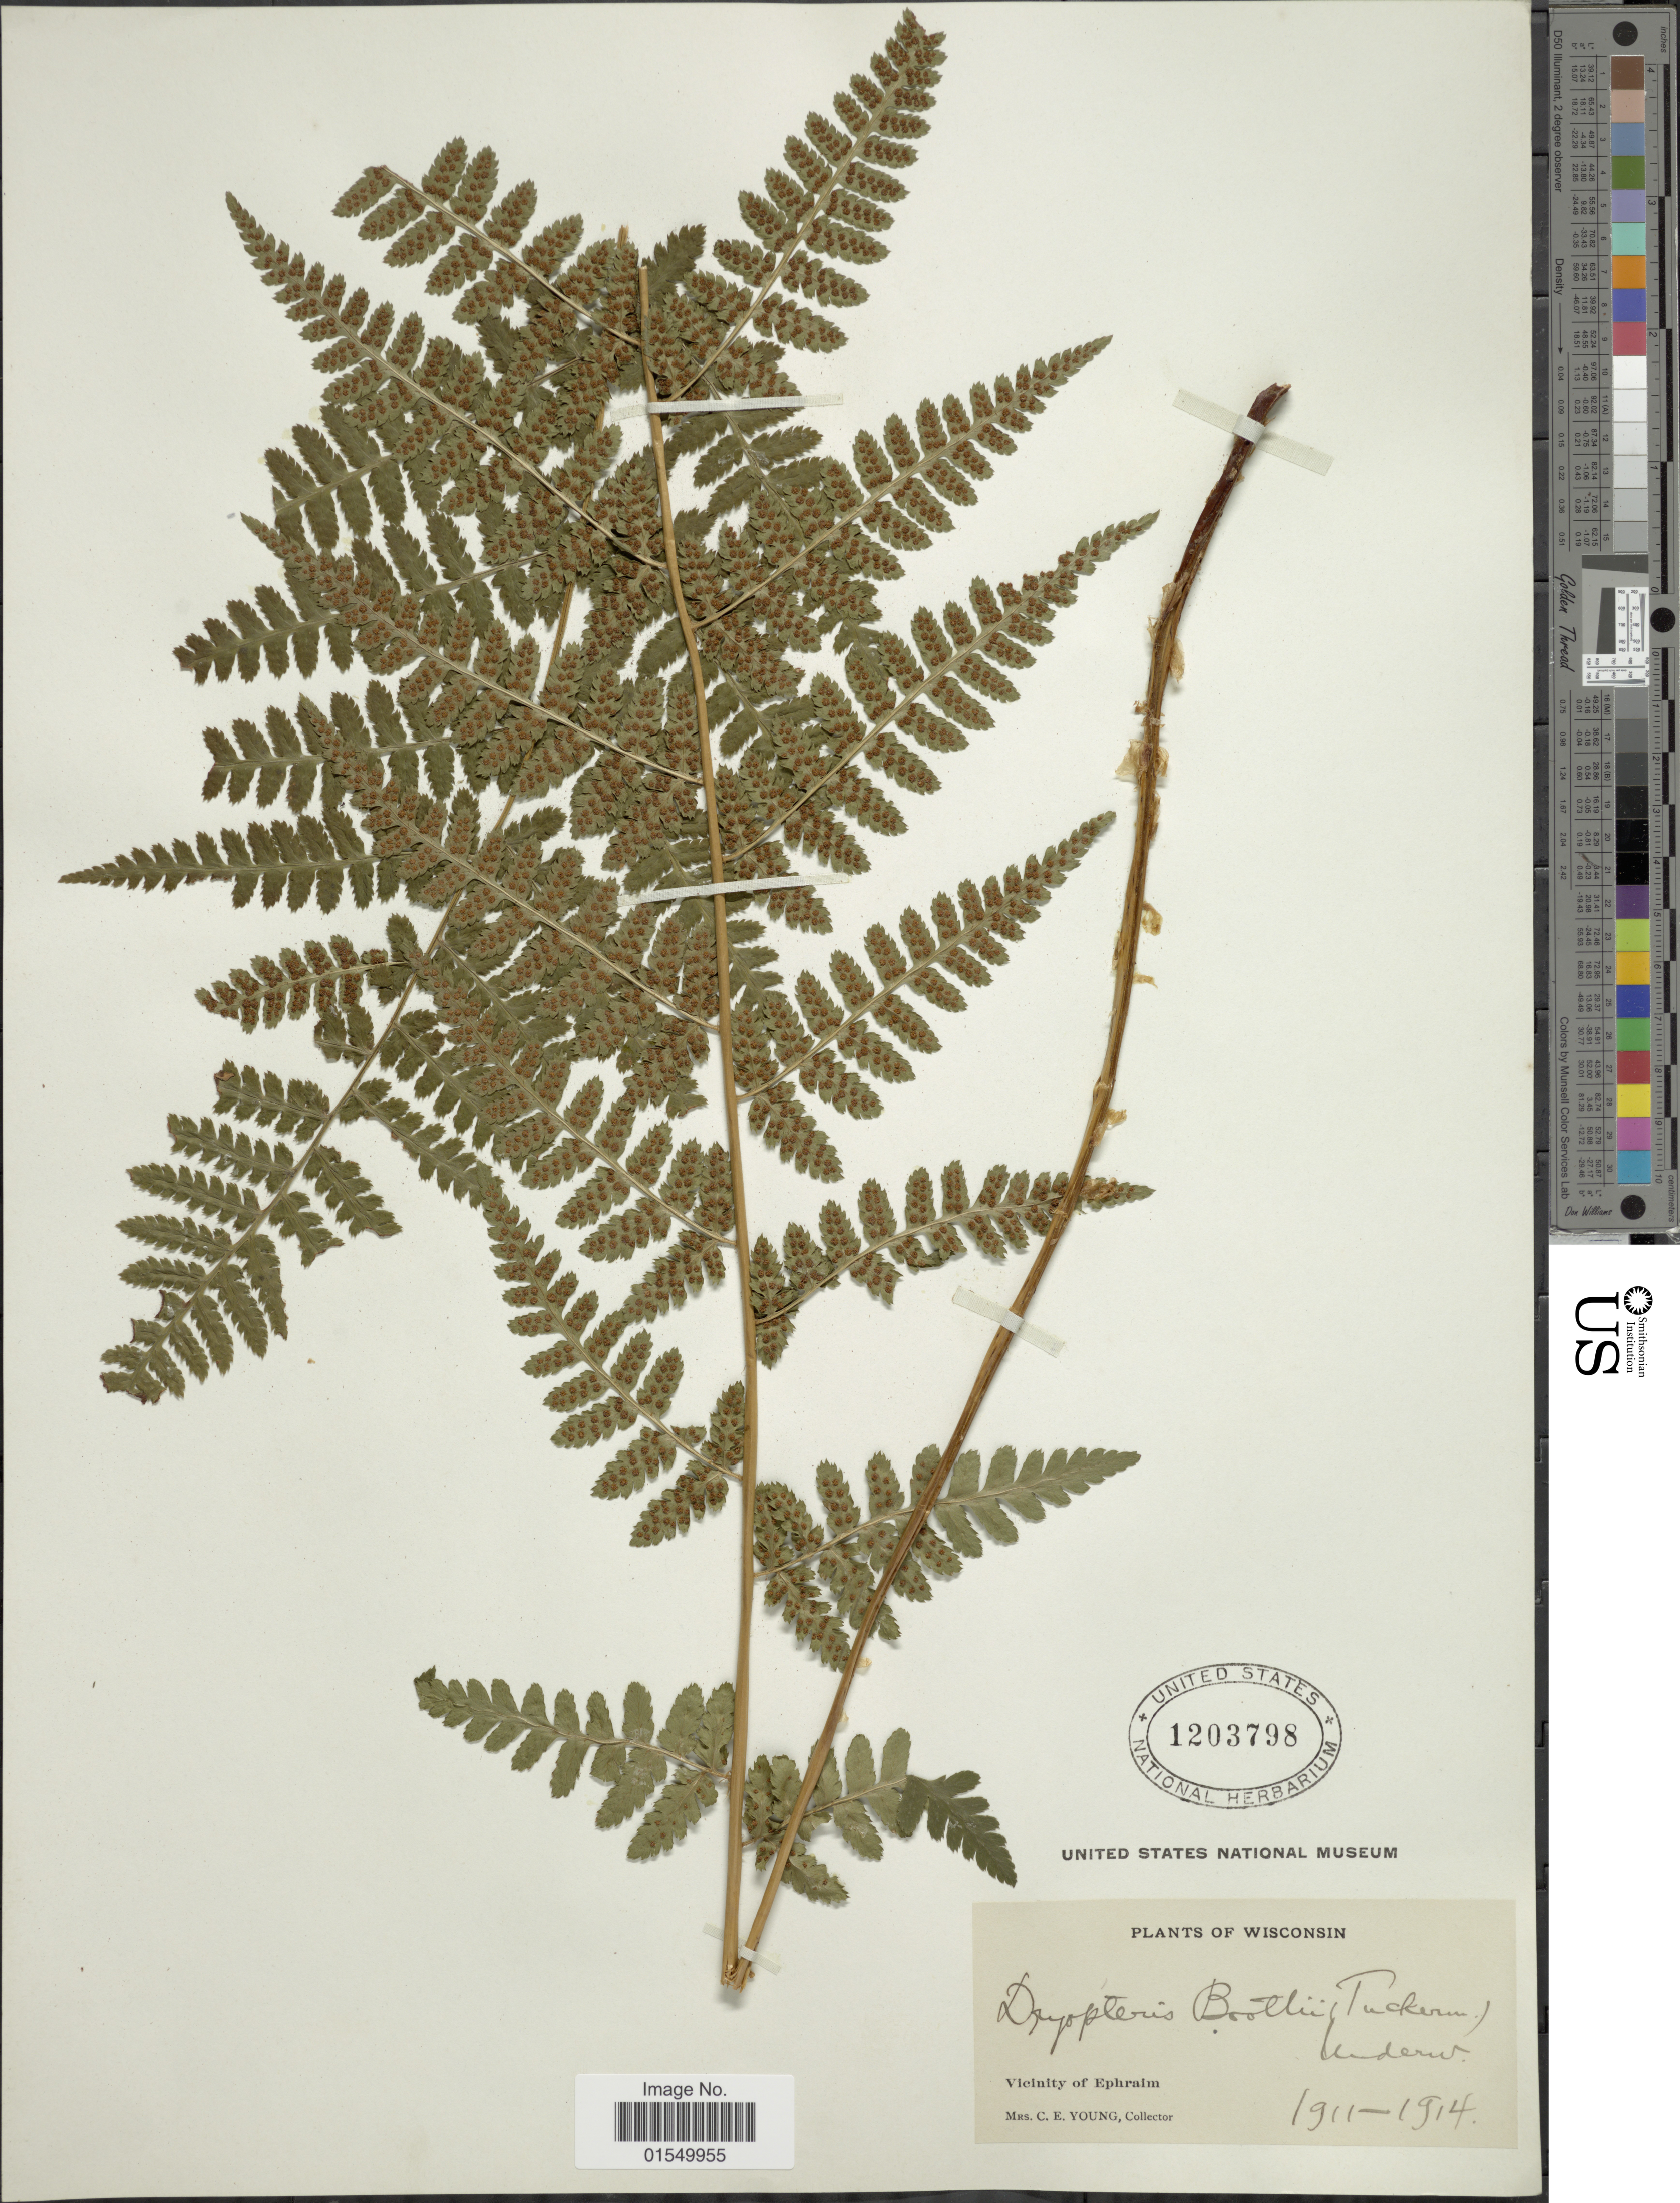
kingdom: Plantae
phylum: Tracheophyta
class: Polypodiopsida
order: Polypodiales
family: Dryopteridaceae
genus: Dryopteris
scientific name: Dryopteris x boottii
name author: Underw.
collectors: C. Young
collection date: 1911/1914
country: United States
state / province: Wisconsin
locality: Vicinity of Ephraim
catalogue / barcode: US 1203798